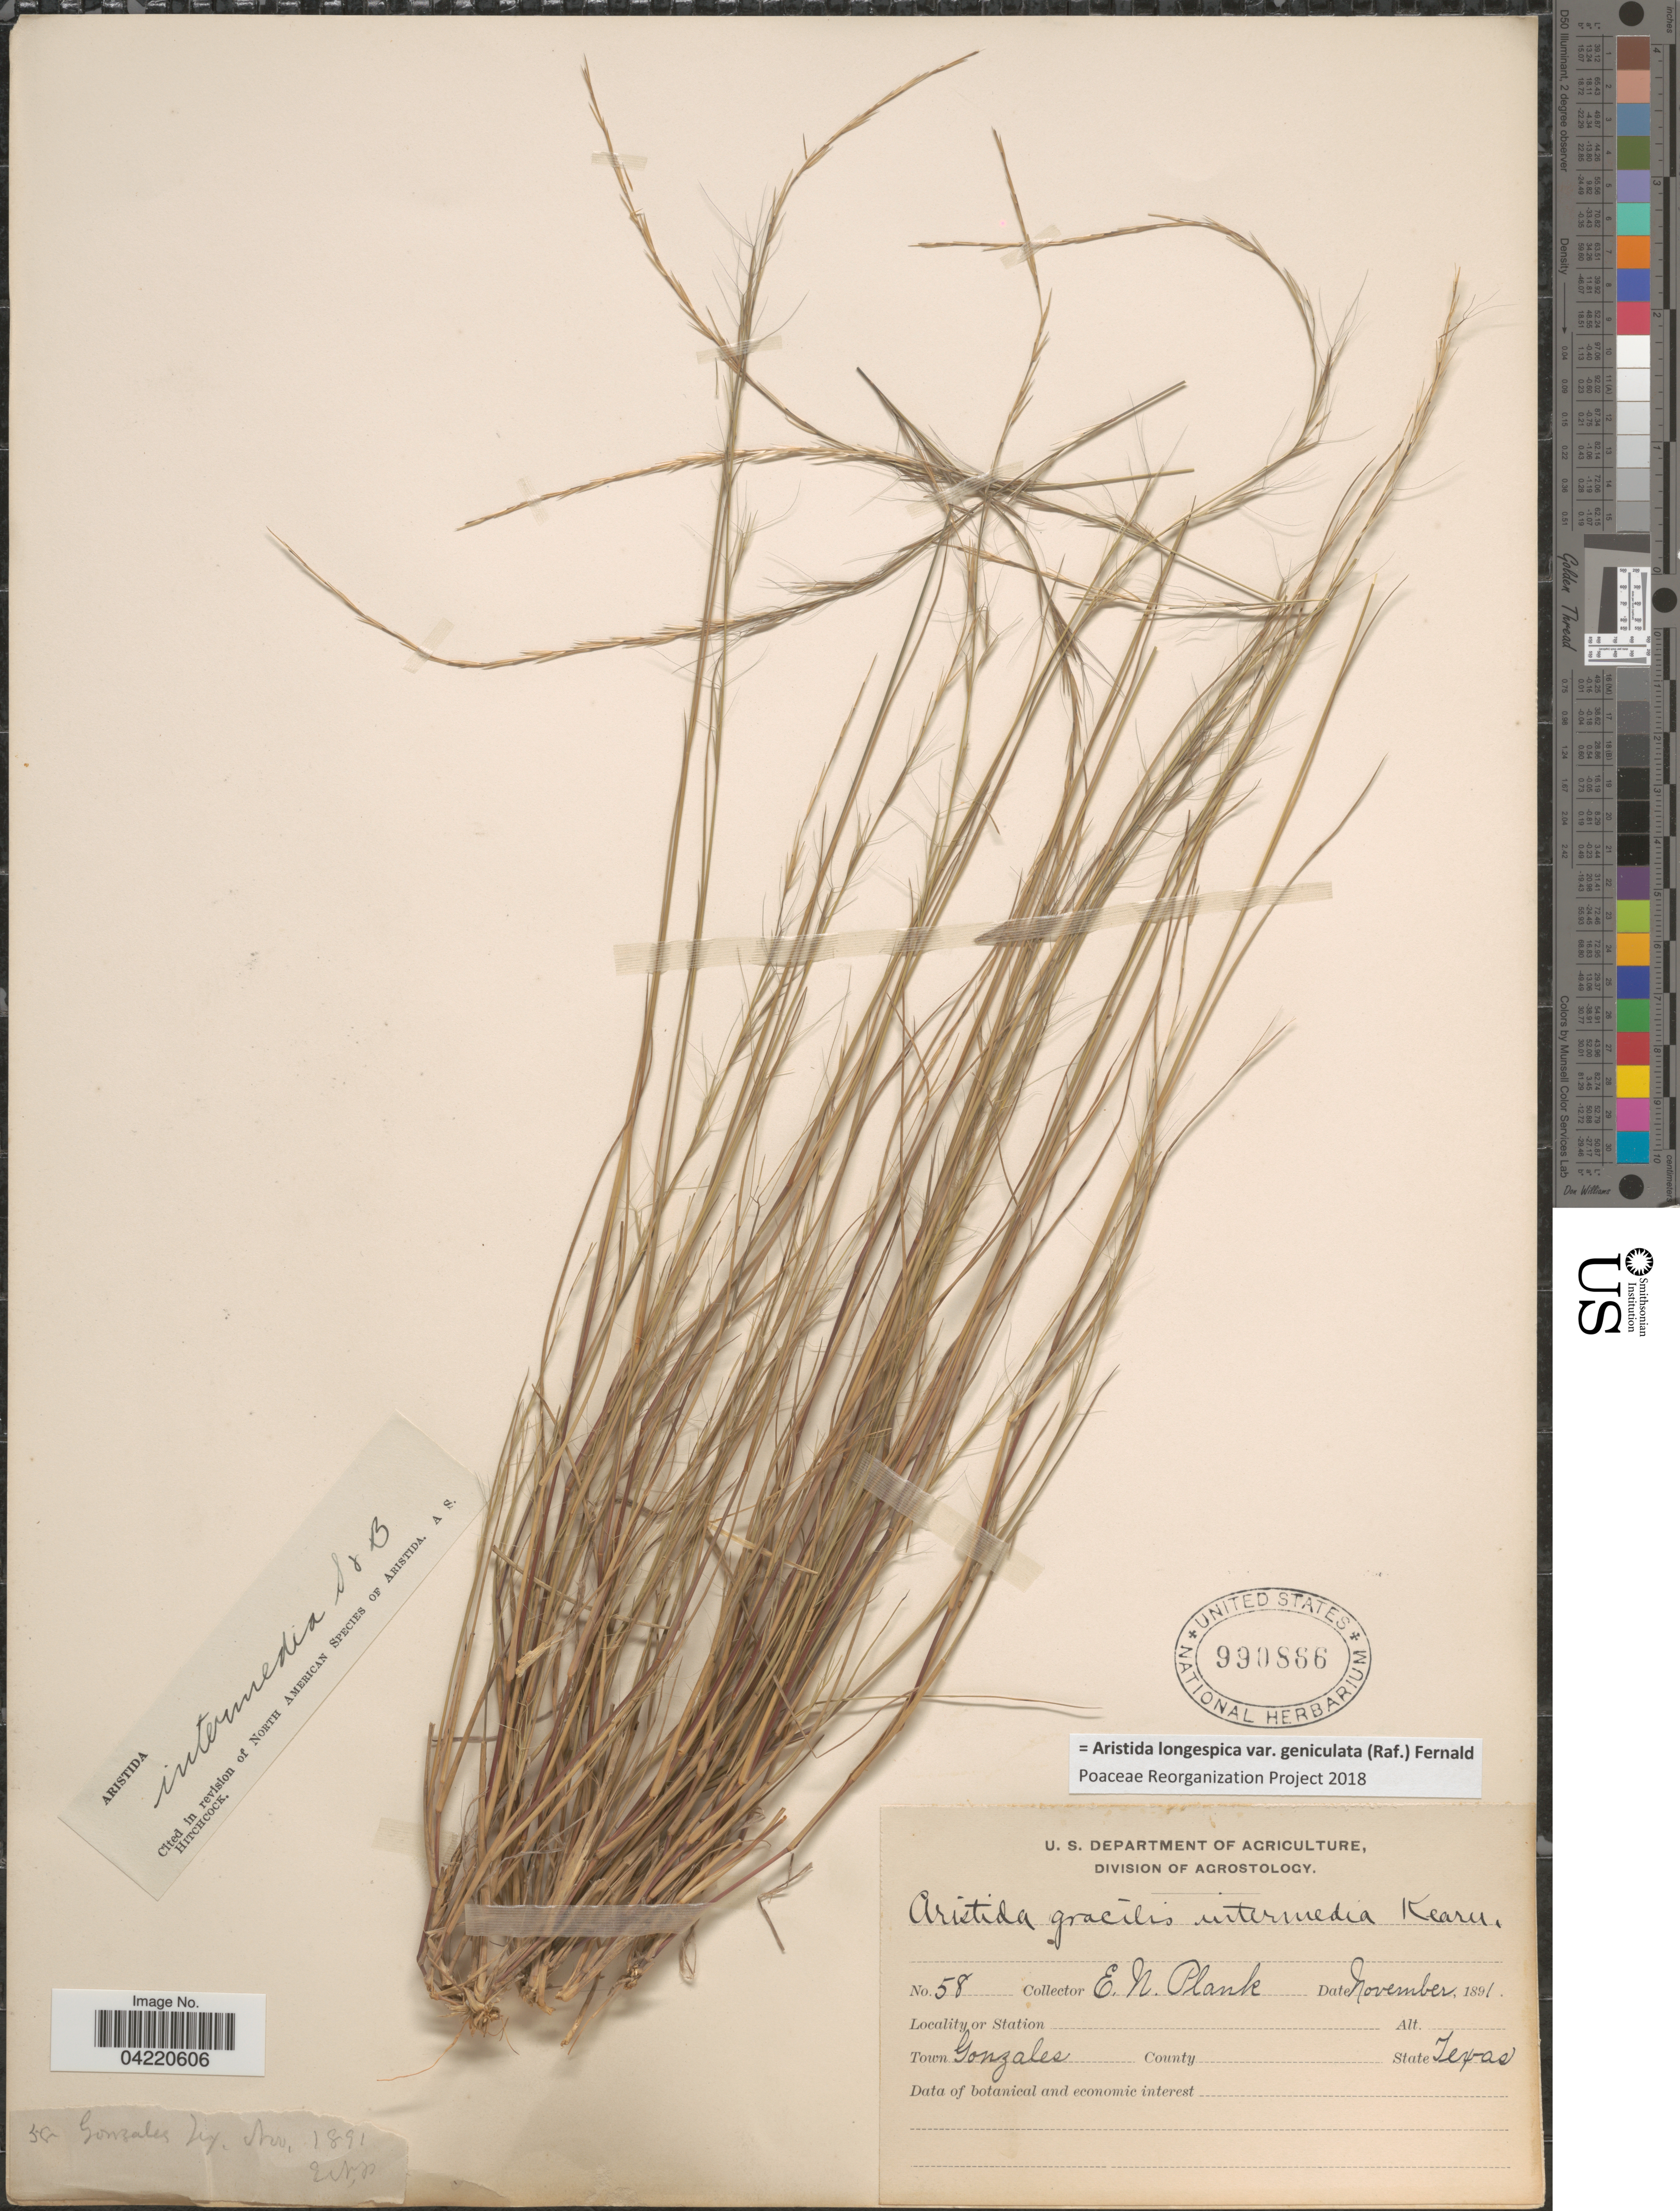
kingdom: Plantae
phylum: Tracheophyta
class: Liliopsida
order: Poales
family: Poaceae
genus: Aristida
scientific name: Aristida longespica var. geniculata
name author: (Raf.) Fernald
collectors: E. Plank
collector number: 58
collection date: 1891-11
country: United States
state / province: Texas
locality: Town Gonzales.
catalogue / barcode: US 990866